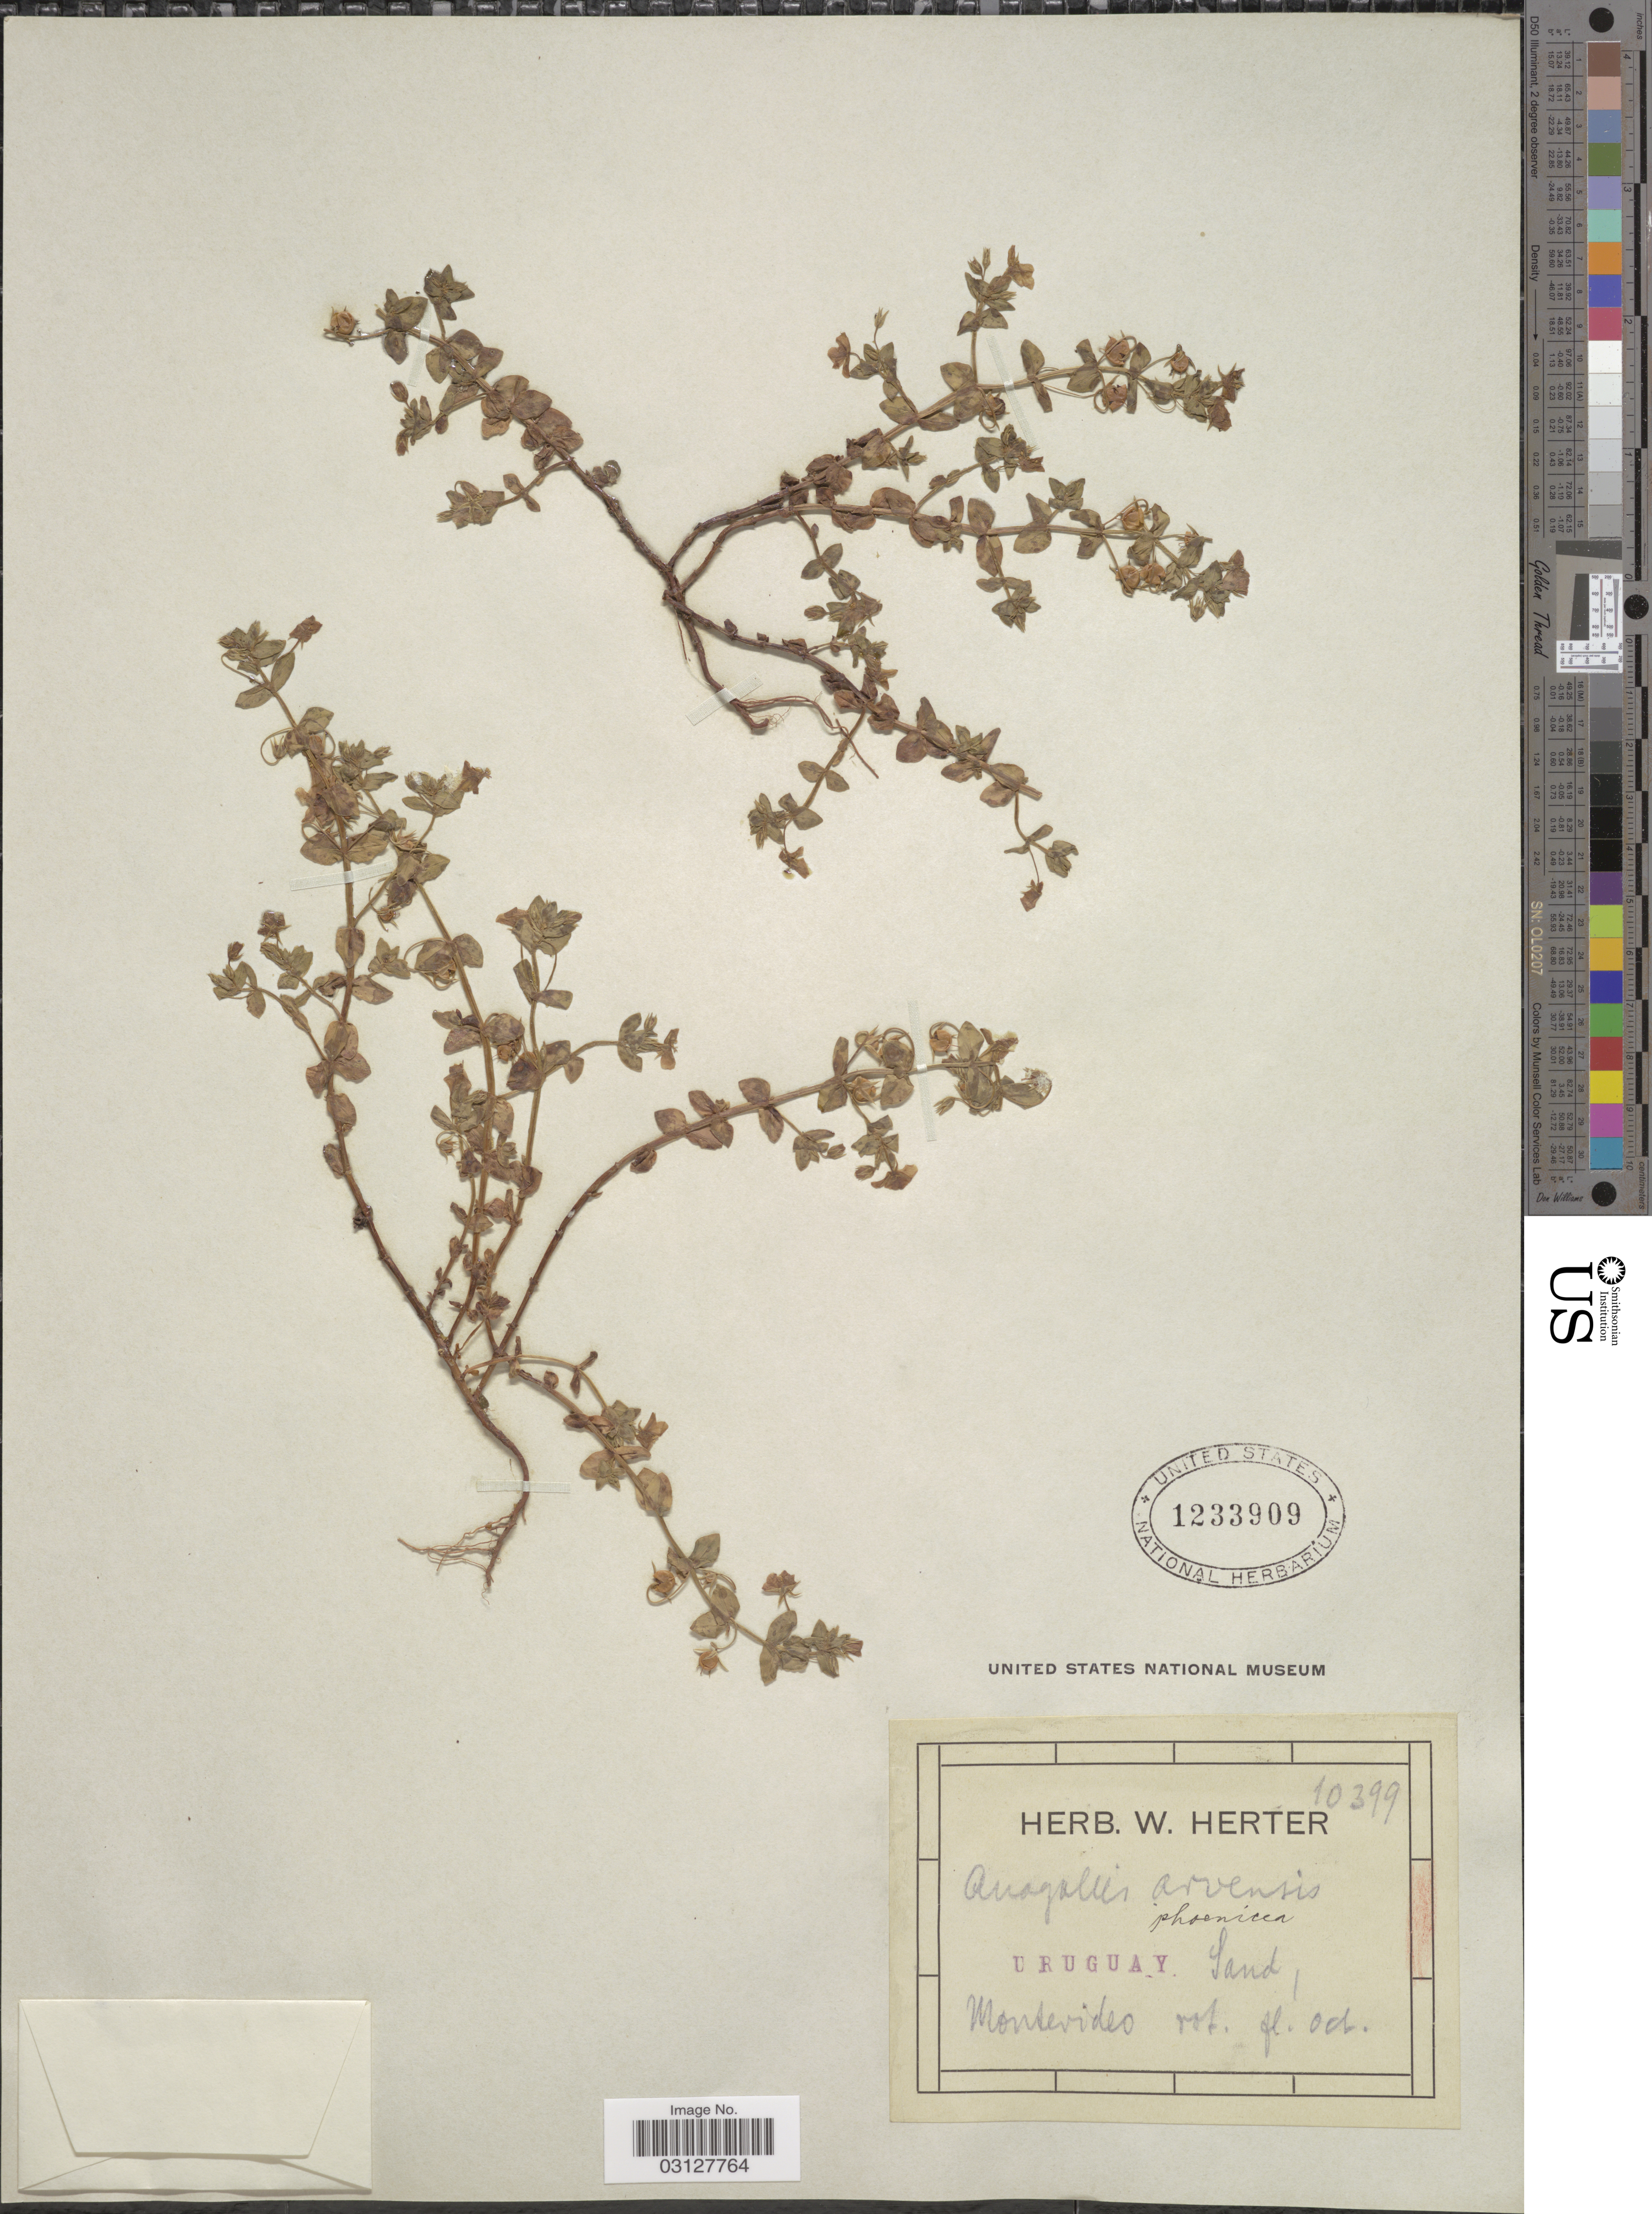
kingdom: Plantae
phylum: Tracheophyta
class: Magnoliopsida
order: Ericales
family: Primulaceae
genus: Anagallis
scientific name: Anagallis arvensis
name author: L.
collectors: ex Herb. W.G. Herter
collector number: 10399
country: Uruguay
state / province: Montevideo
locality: Sand, Montevideo.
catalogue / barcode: US 1233909